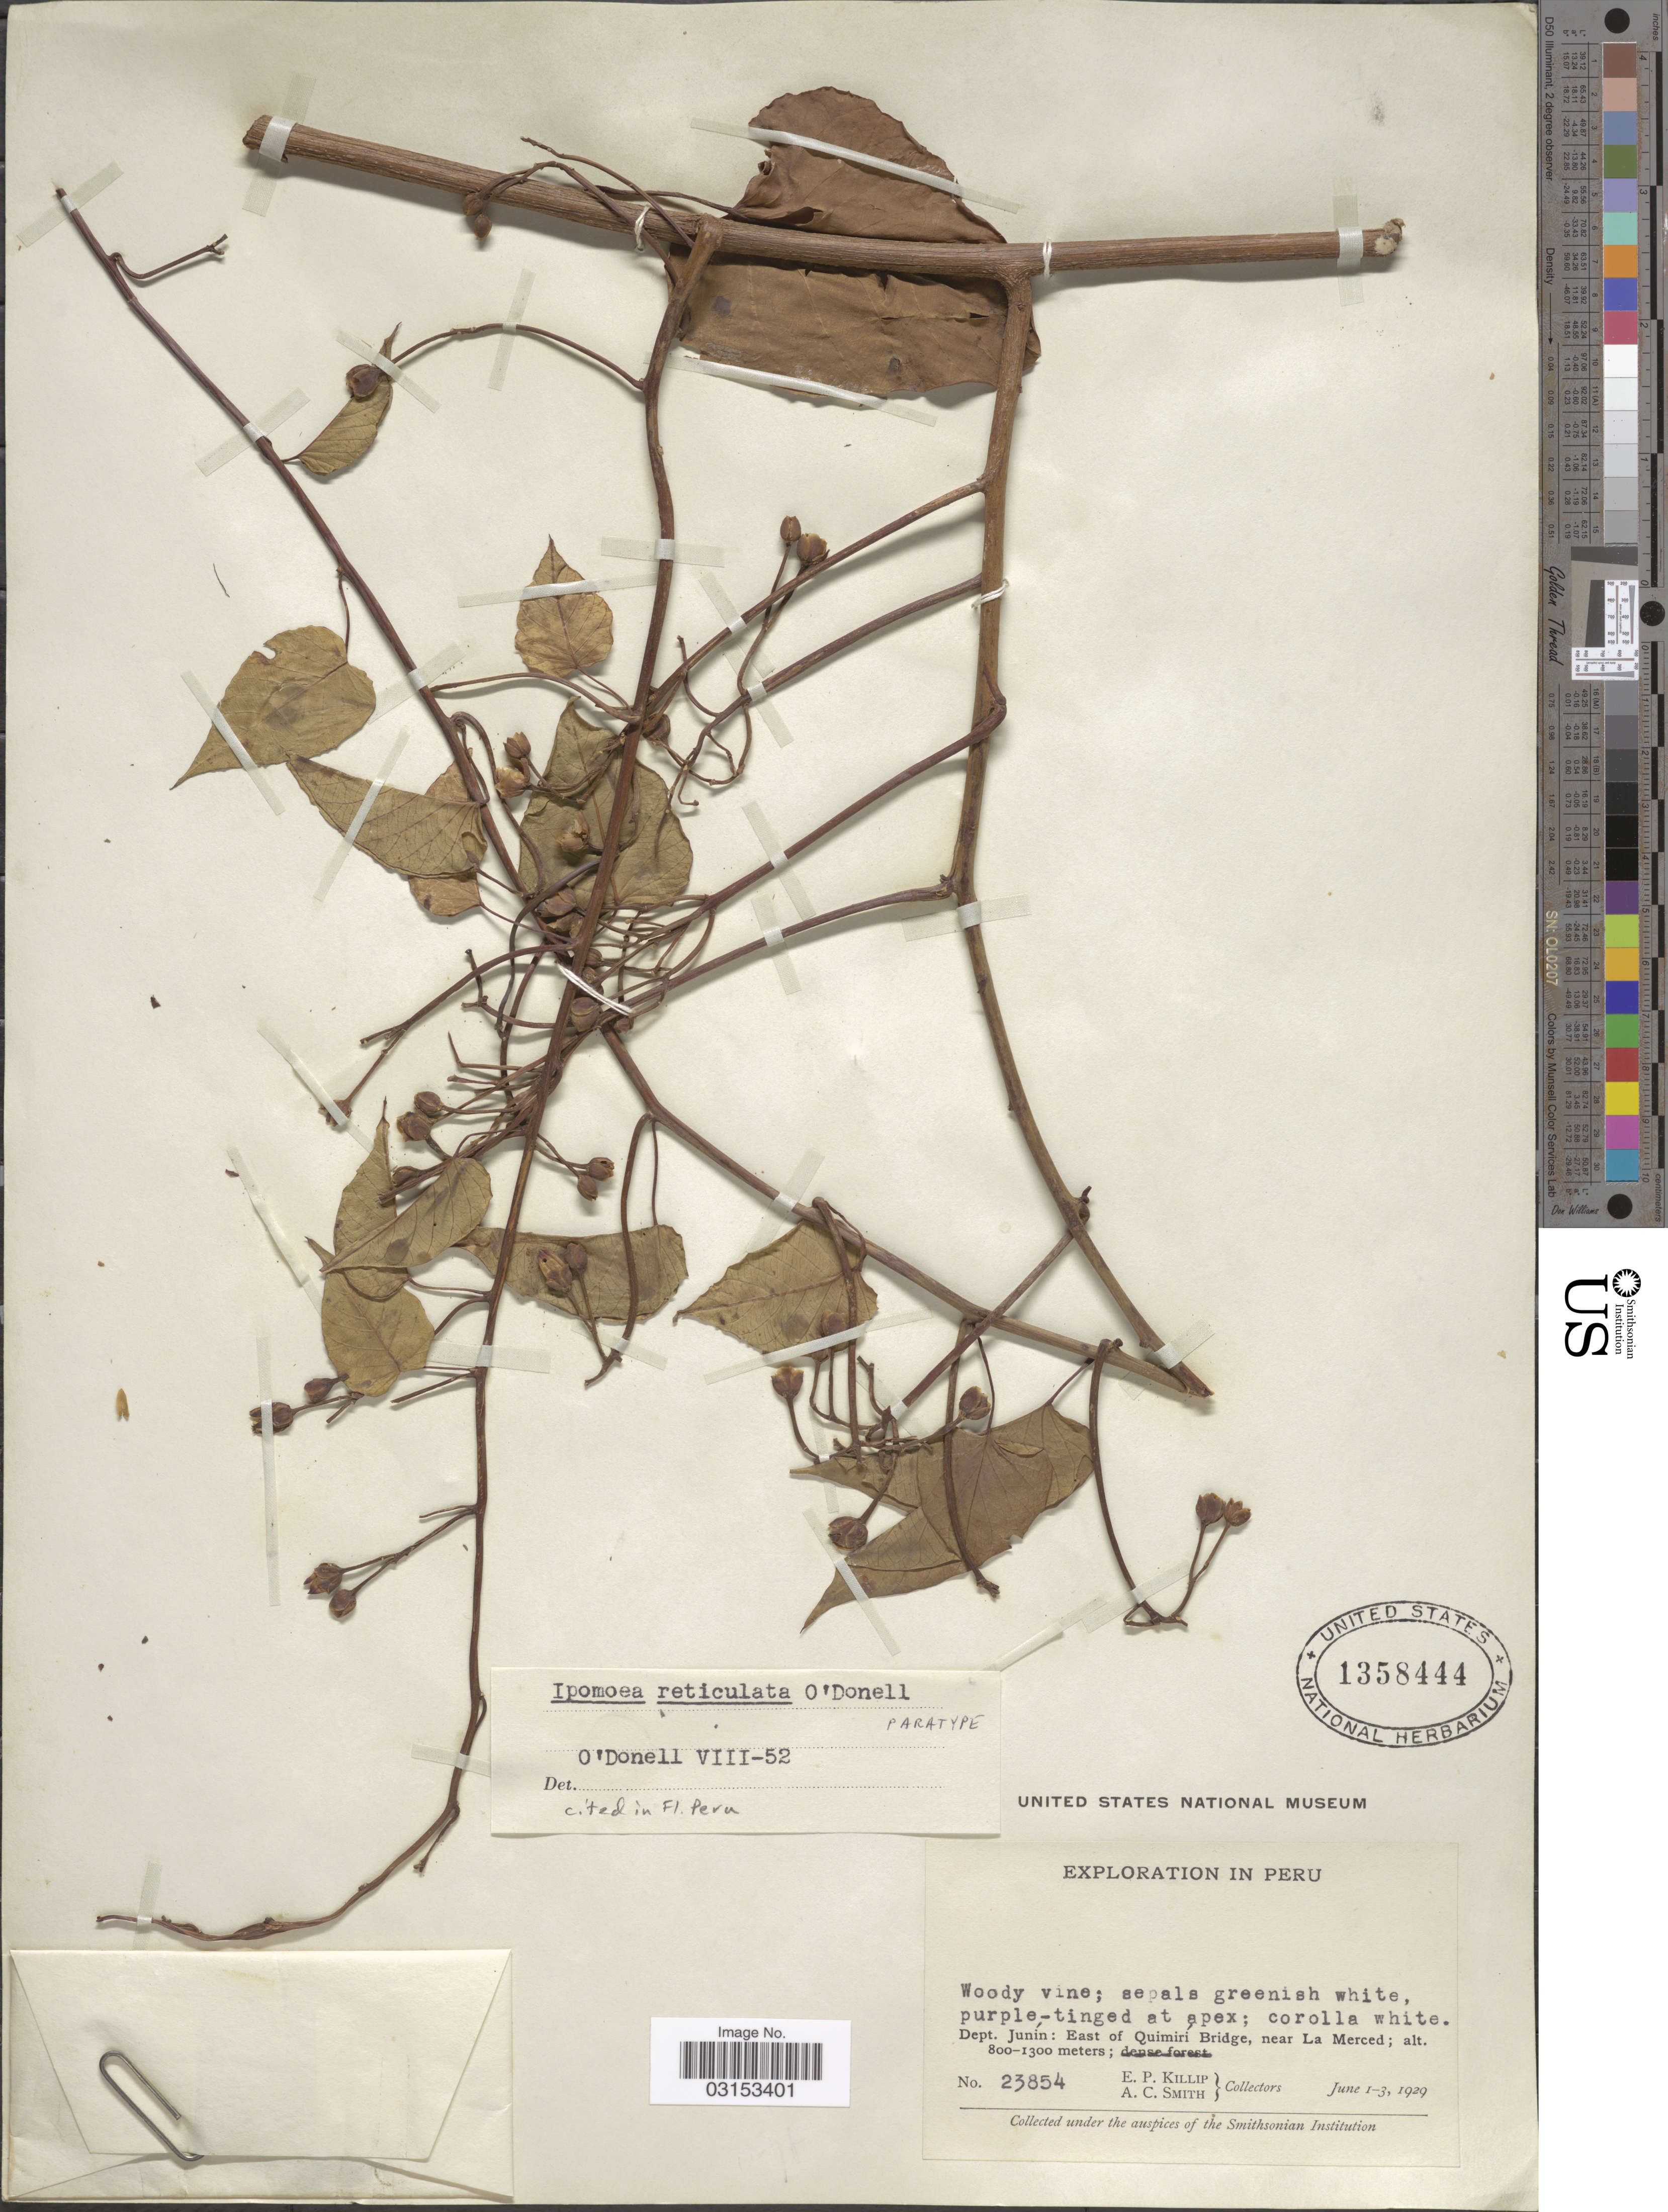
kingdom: Plantae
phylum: Tracheophyta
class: Magnoliopsida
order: Solanales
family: Convolvulaceae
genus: Ipomoea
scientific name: Ipomoea reticulata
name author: O'Donell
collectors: E. P. Killip & A. C. Smith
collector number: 23854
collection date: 1929-06-01/1929-06-03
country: Peru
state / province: Junín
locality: Dept. Junín: East of Quimirí Bridge, near La Merced.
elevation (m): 800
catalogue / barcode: US 1358444